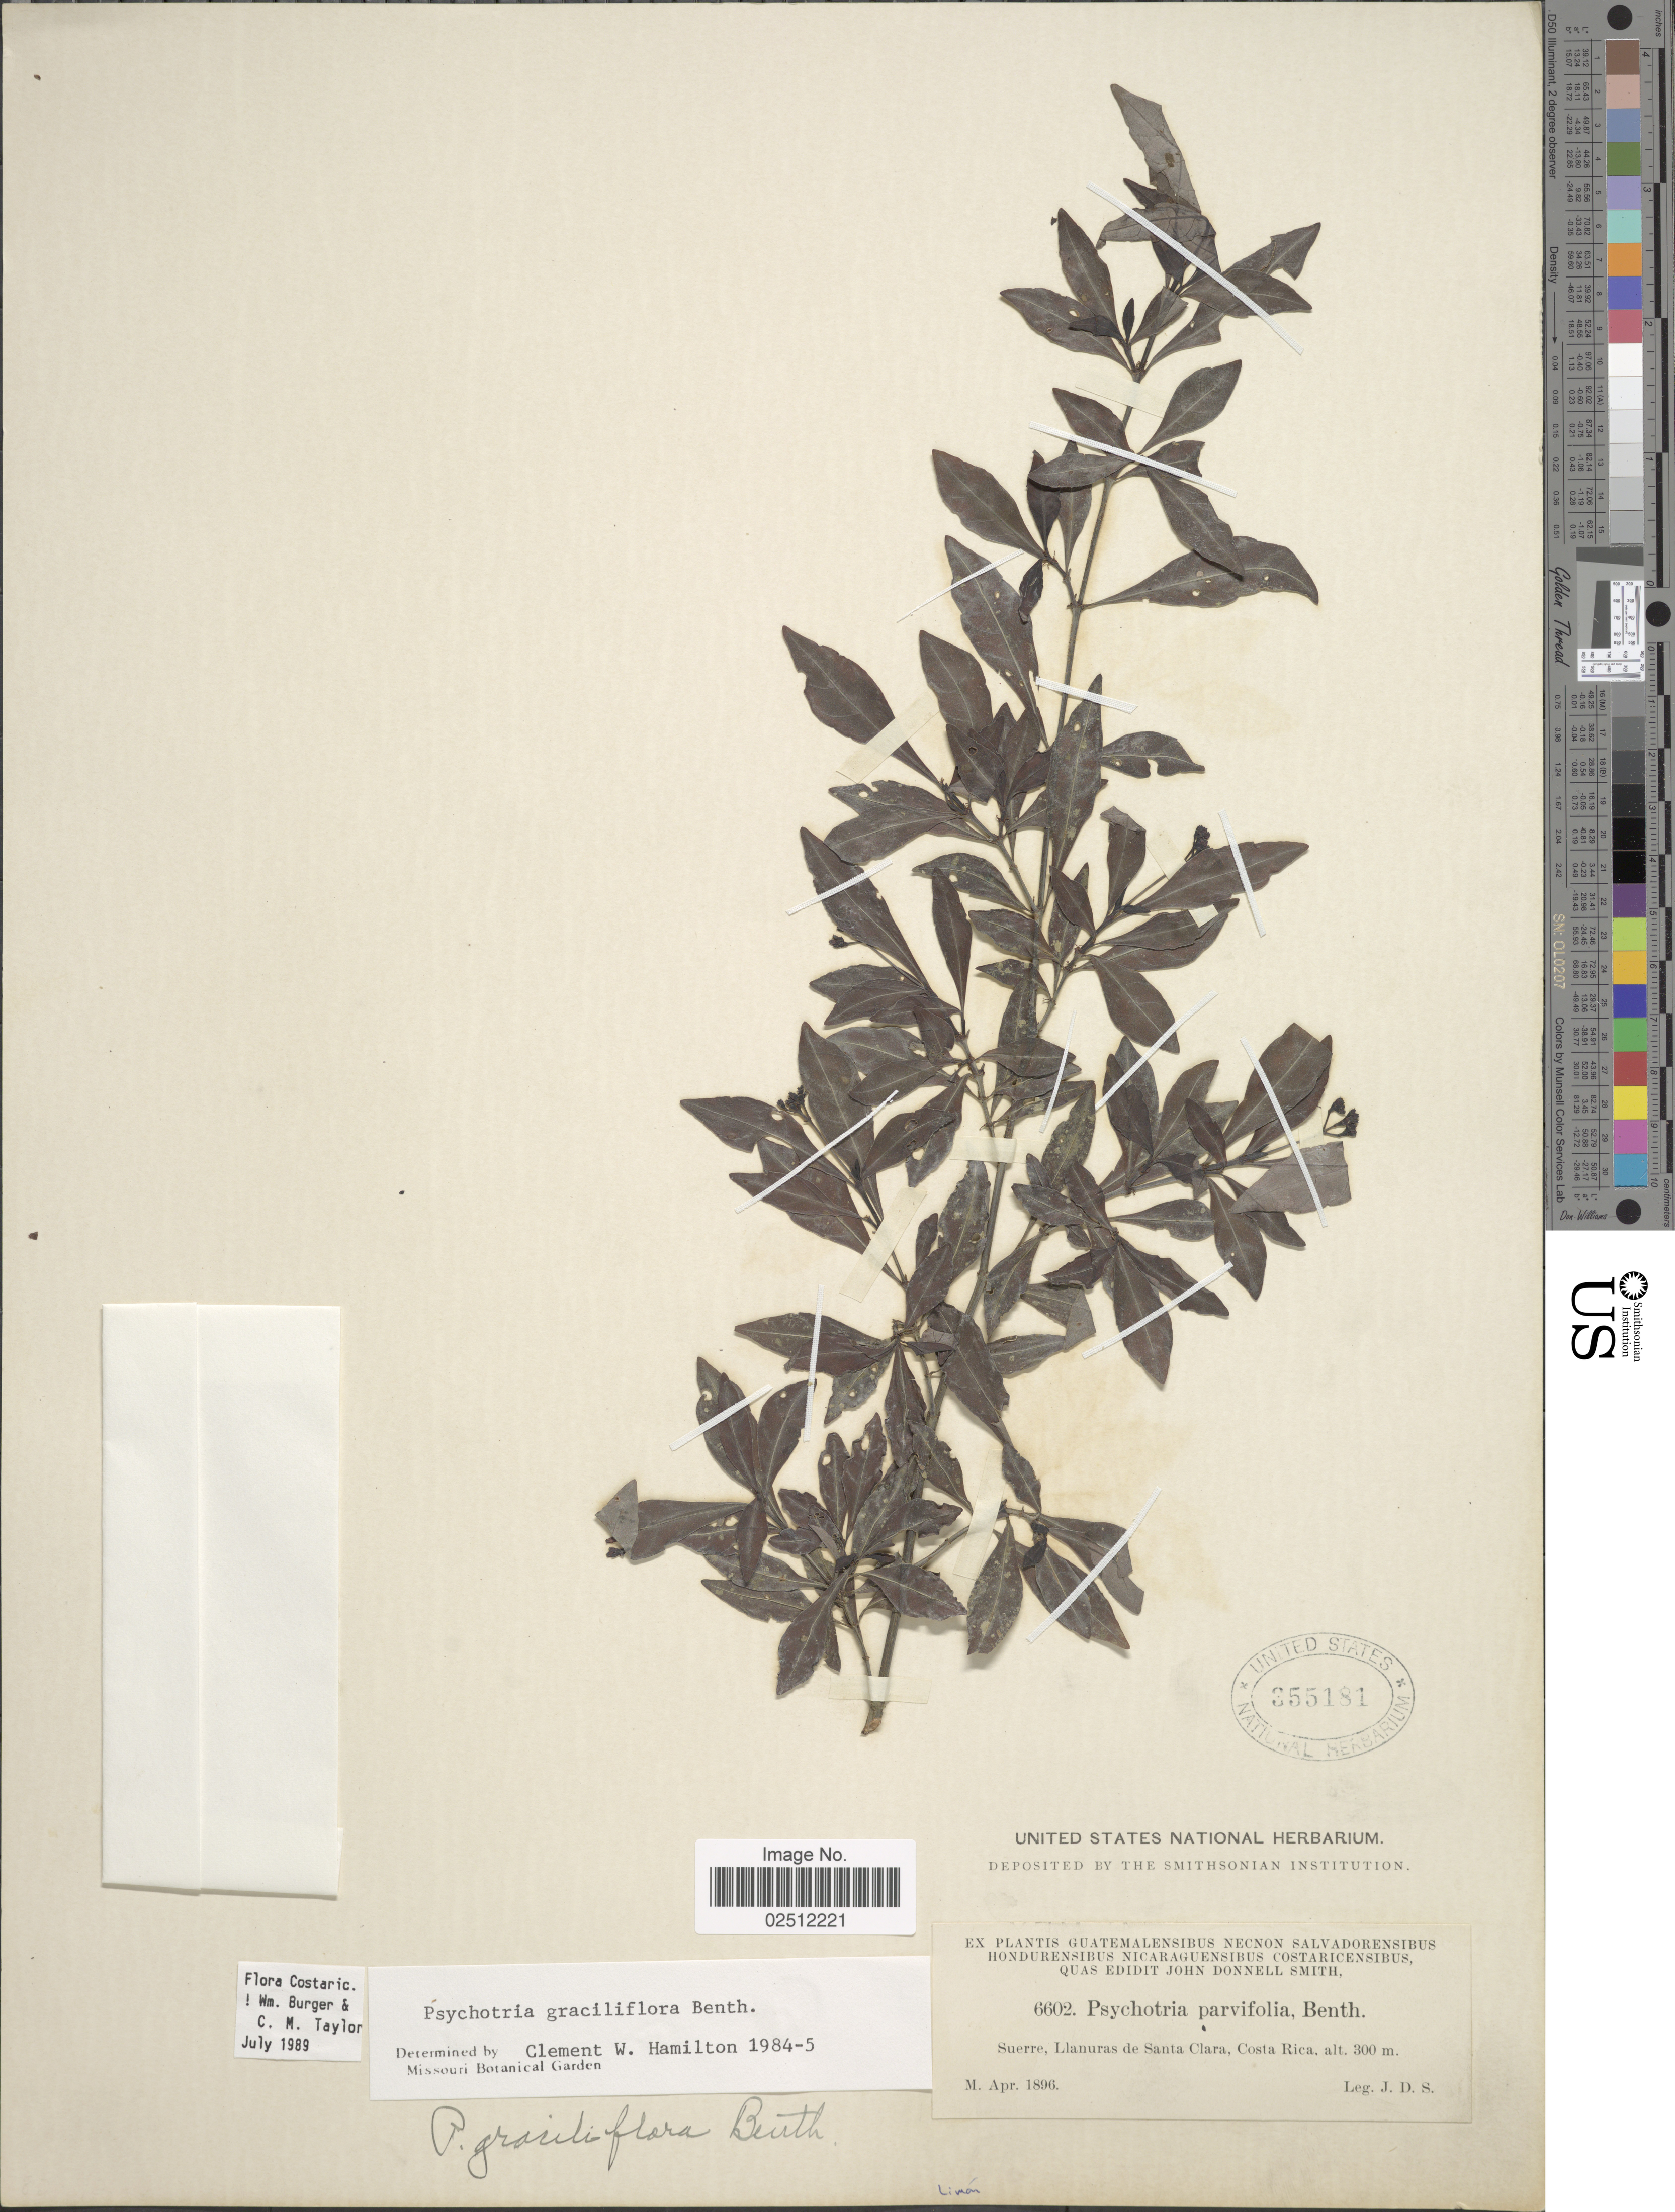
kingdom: Plantae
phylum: Tracheophyta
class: Magnoliopsida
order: Gentianales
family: Rubiaceae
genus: Psychotria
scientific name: Psychotria graciliflora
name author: Benth.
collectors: J. Donnell Smith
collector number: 6602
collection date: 1896-04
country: Costa Rica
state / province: Limón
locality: Suerre, Llanuras de Santa Clara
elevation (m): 300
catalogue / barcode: US 355181